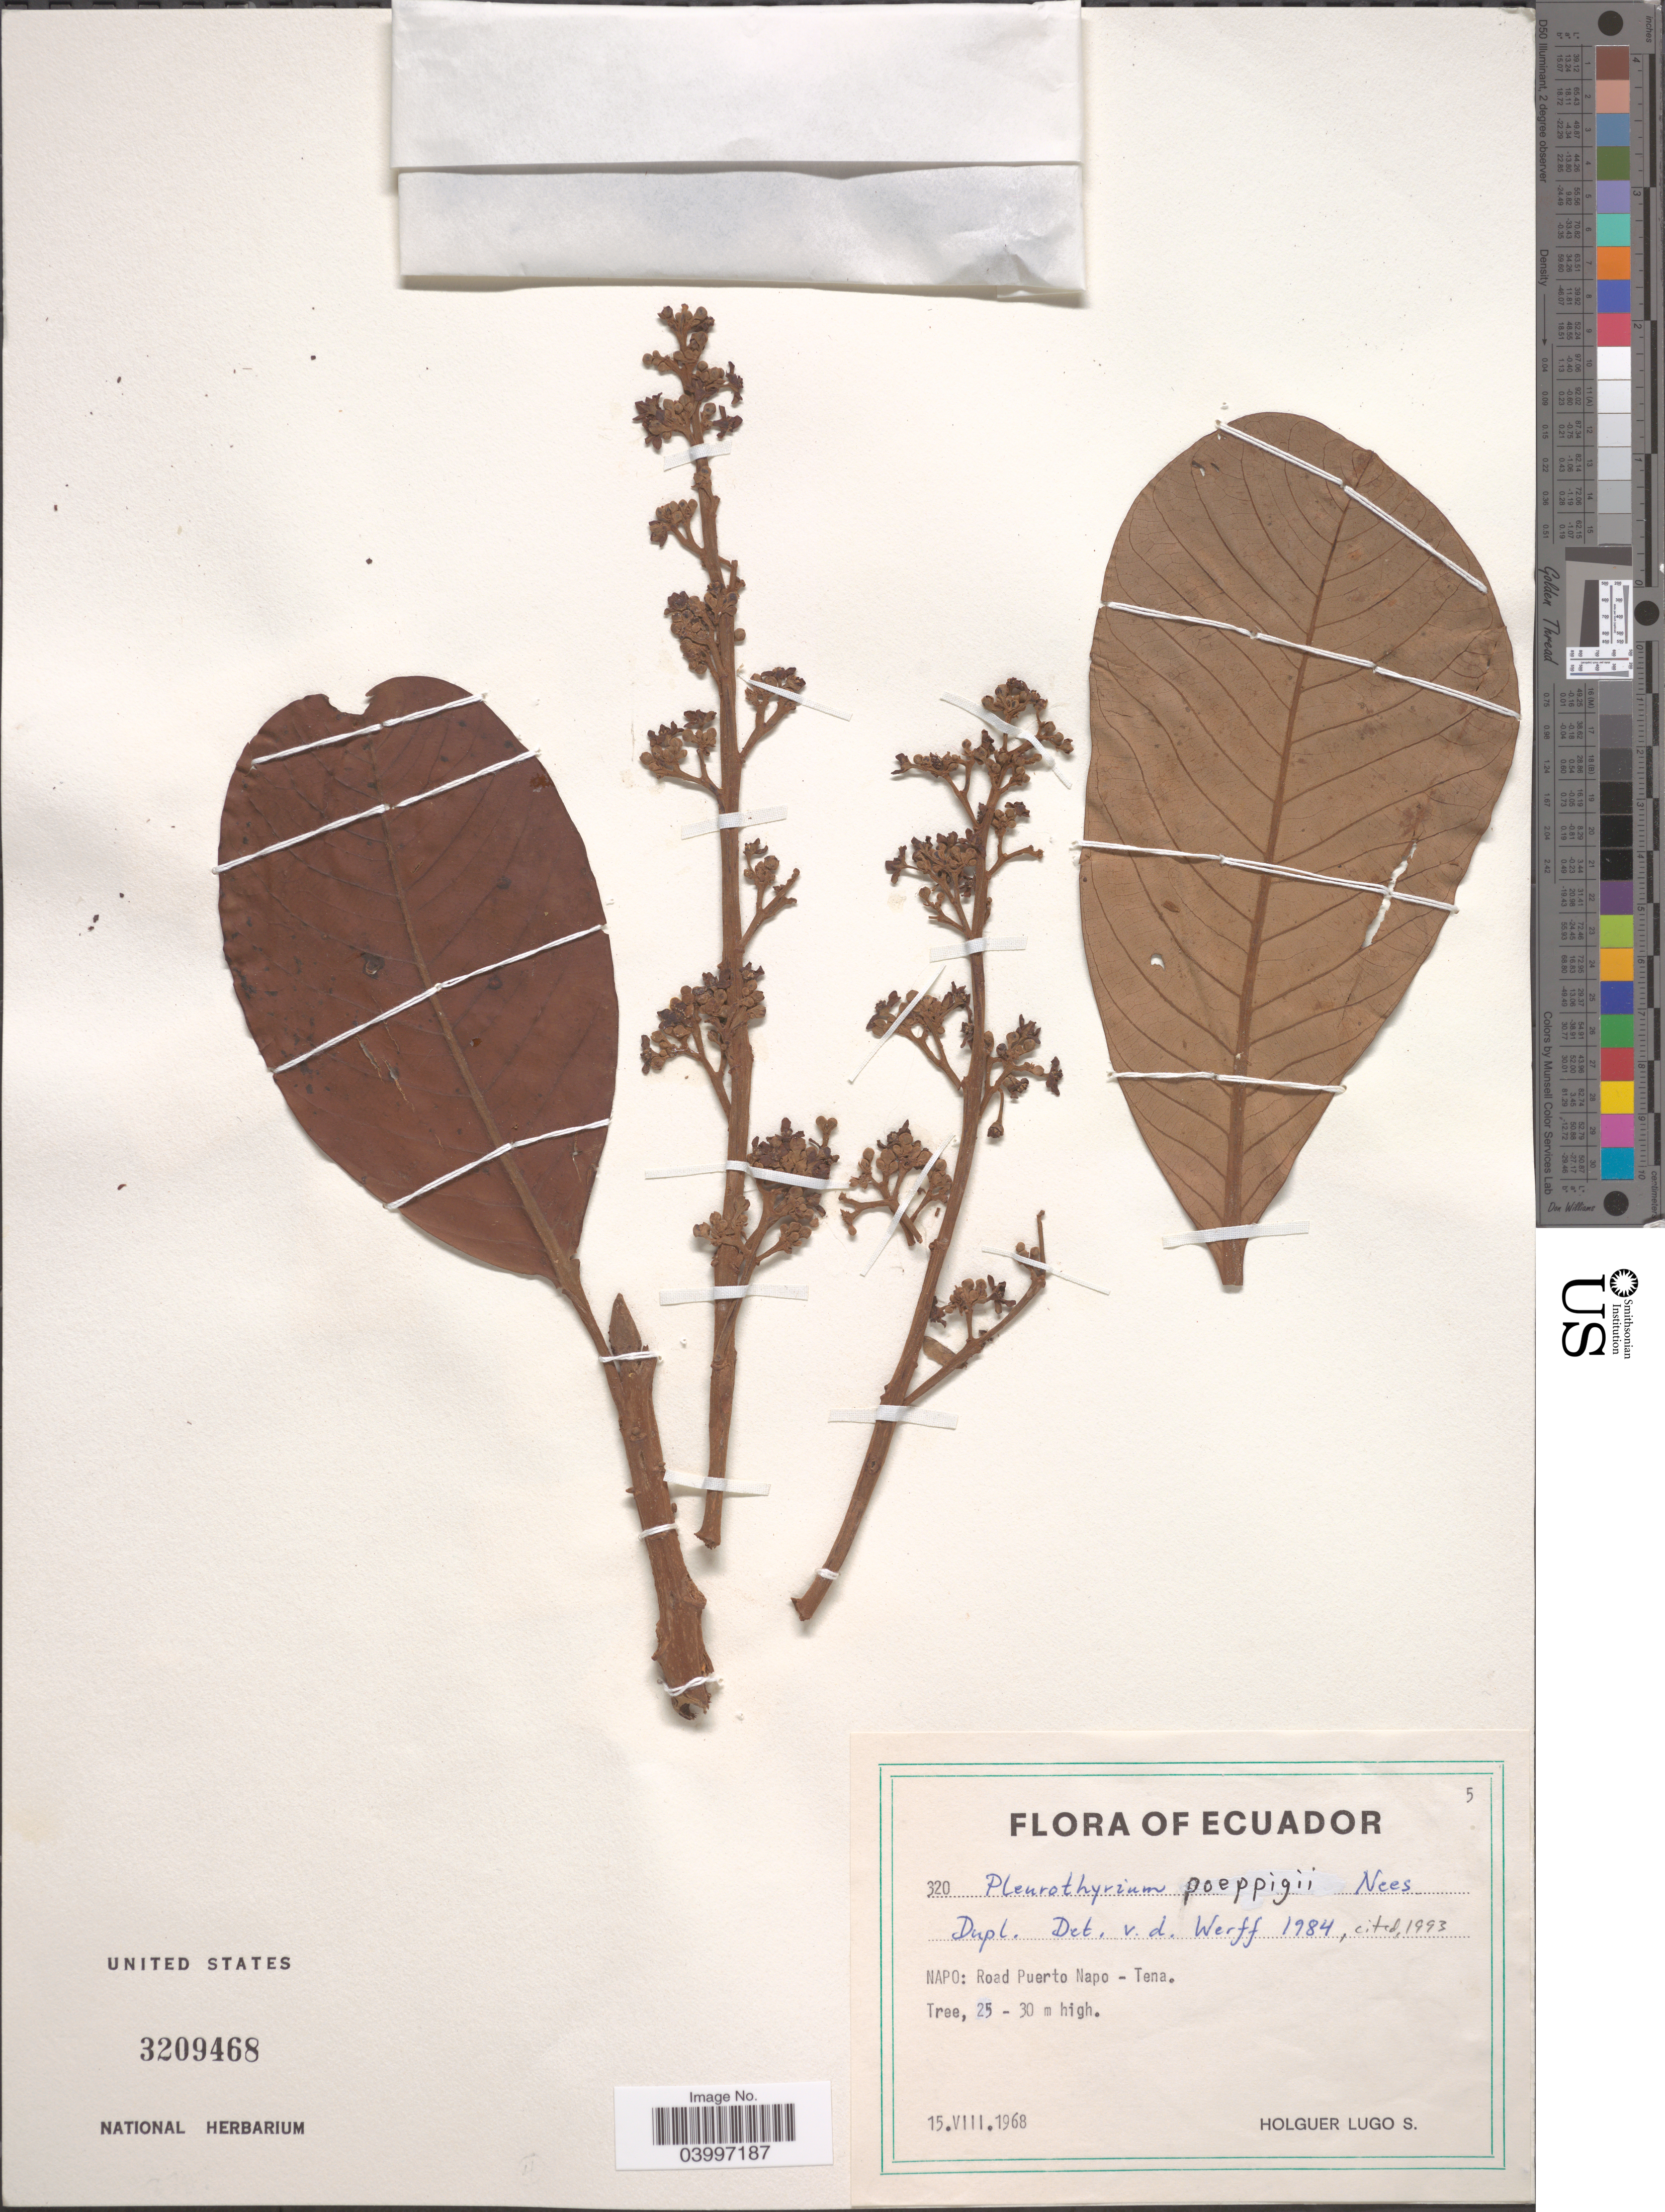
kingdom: Plantae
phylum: Tracheophyta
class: Magnoliopsida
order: Laurales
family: Lauraceae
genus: Pleurothyrium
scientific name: Pleurothyrium poeppigii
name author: Nees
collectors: H. Lugo S.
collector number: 320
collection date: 1968-08-15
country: Ecuador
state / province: Napo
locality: Road Puerto Napo- Tema.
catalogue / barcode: US 3209468